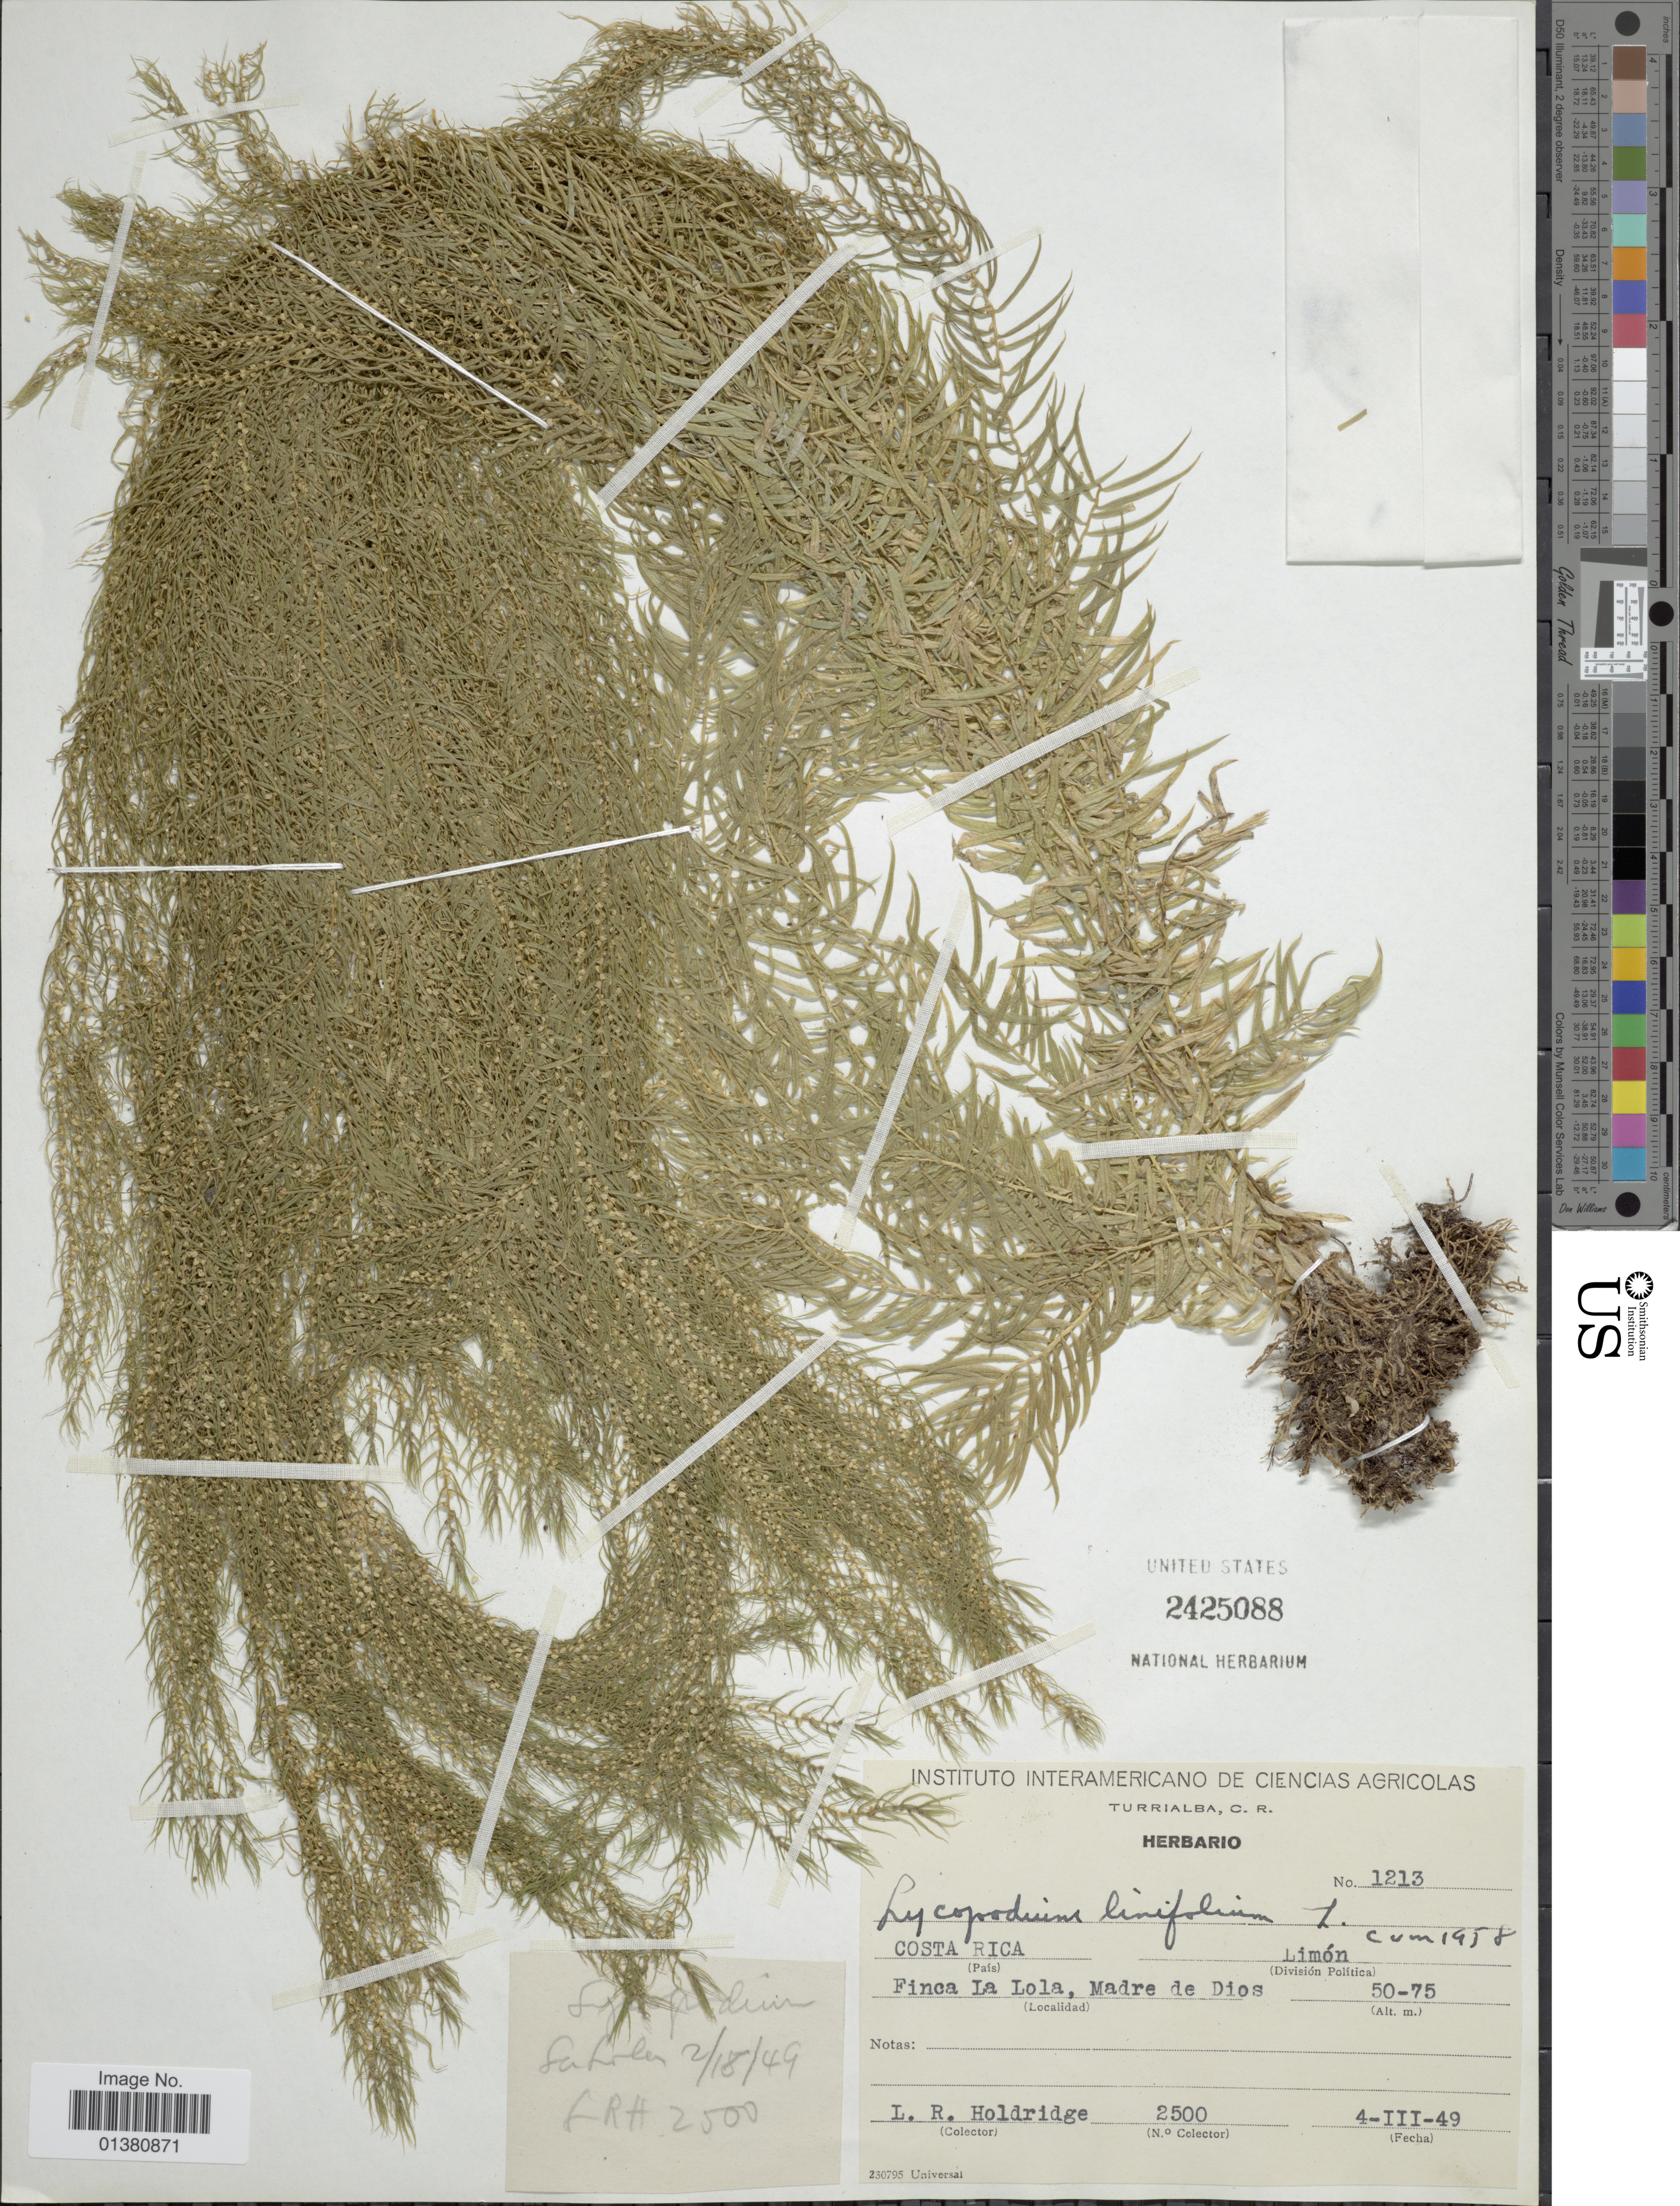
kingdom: Plantae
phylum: Tracheophyta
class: Lycopodiopsida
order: Lycopodiales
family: Lycopodiaceae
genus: Phlegmariurus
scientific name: Phlegmariurus linifolius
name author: (L.) B. Øllg.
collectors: L. Holdridge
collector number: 2500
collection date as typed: Transcribed d/m/y: 4/3/49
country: Costa Rica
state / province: Limón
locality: Finca La Lola, Madre de Dios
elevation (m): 50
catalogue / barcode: US 2425088